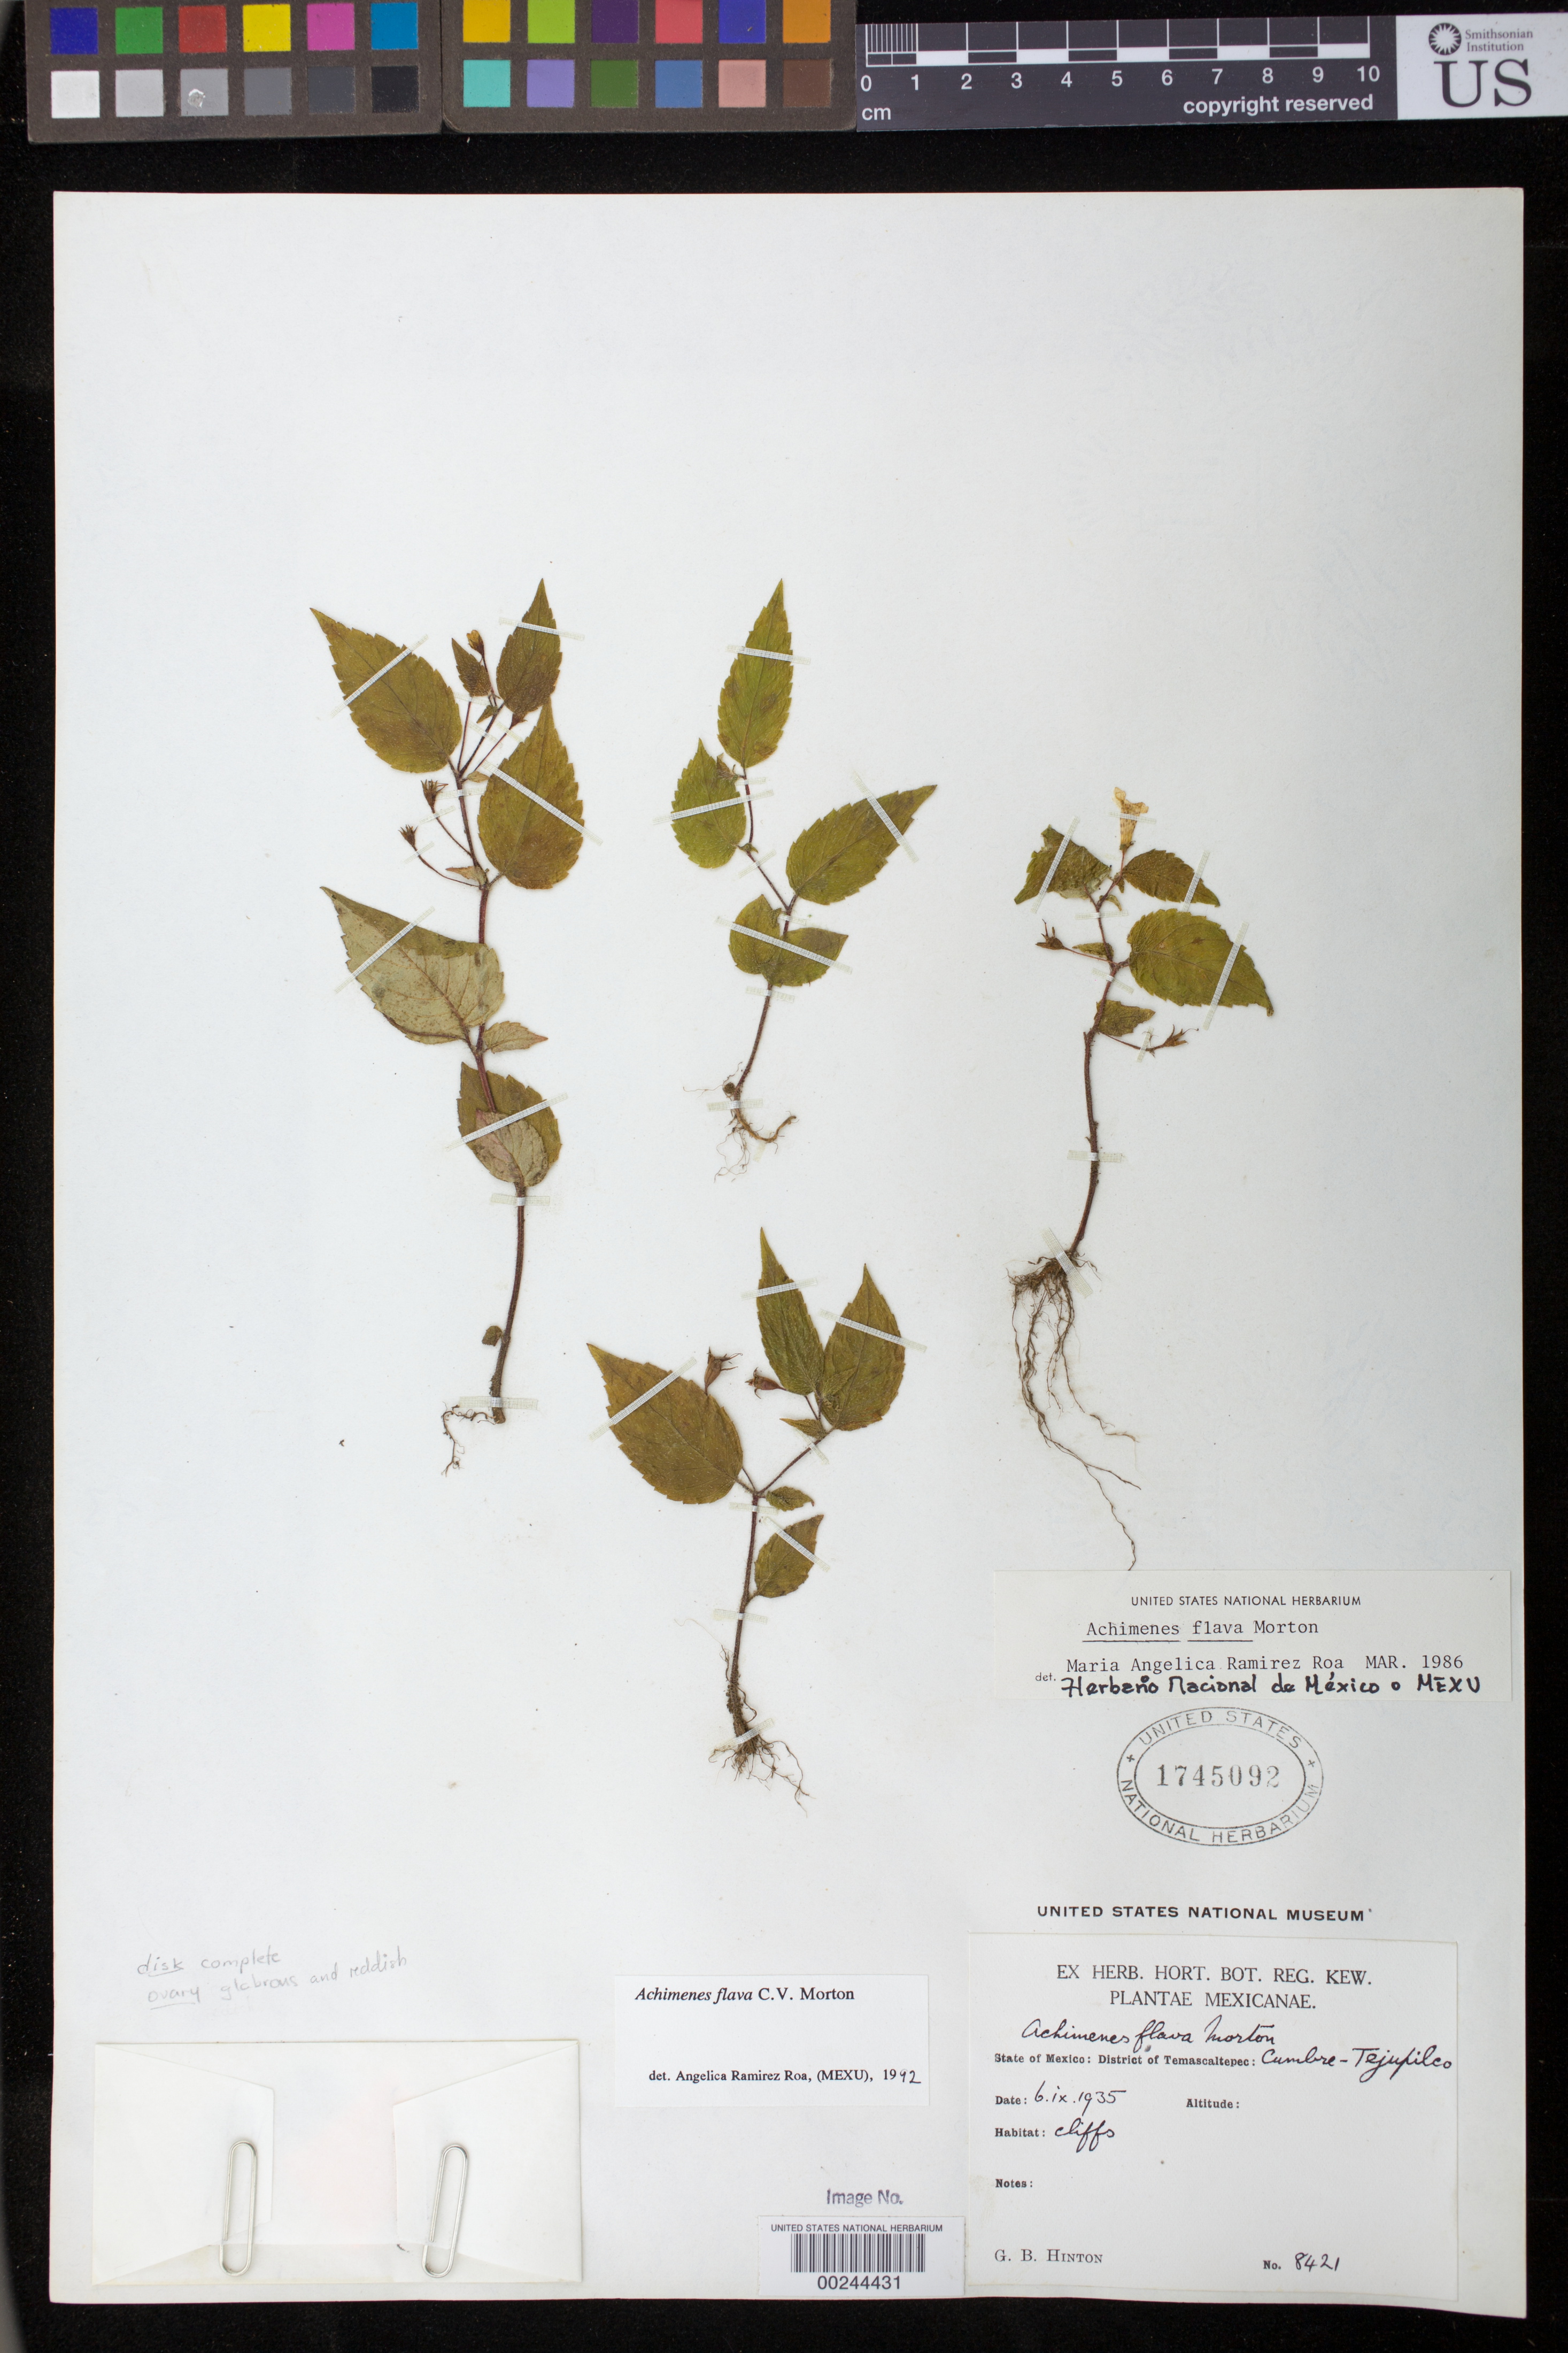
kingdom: Plantae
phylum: Tracheophyta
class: Magnoliopsida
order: Lamiales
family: Gesneriaceae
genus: Achimenes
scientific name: Achimenes flava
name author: C.V. Morton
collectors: G. B. Hinton & et al.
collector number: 8421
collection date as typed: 06 Sep 1935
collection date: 1935-09-06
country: Mexico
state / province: México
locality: Temascaltepec Dist., Cumbre - Tejupilco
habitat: Cliffs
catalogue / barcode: US 1745092